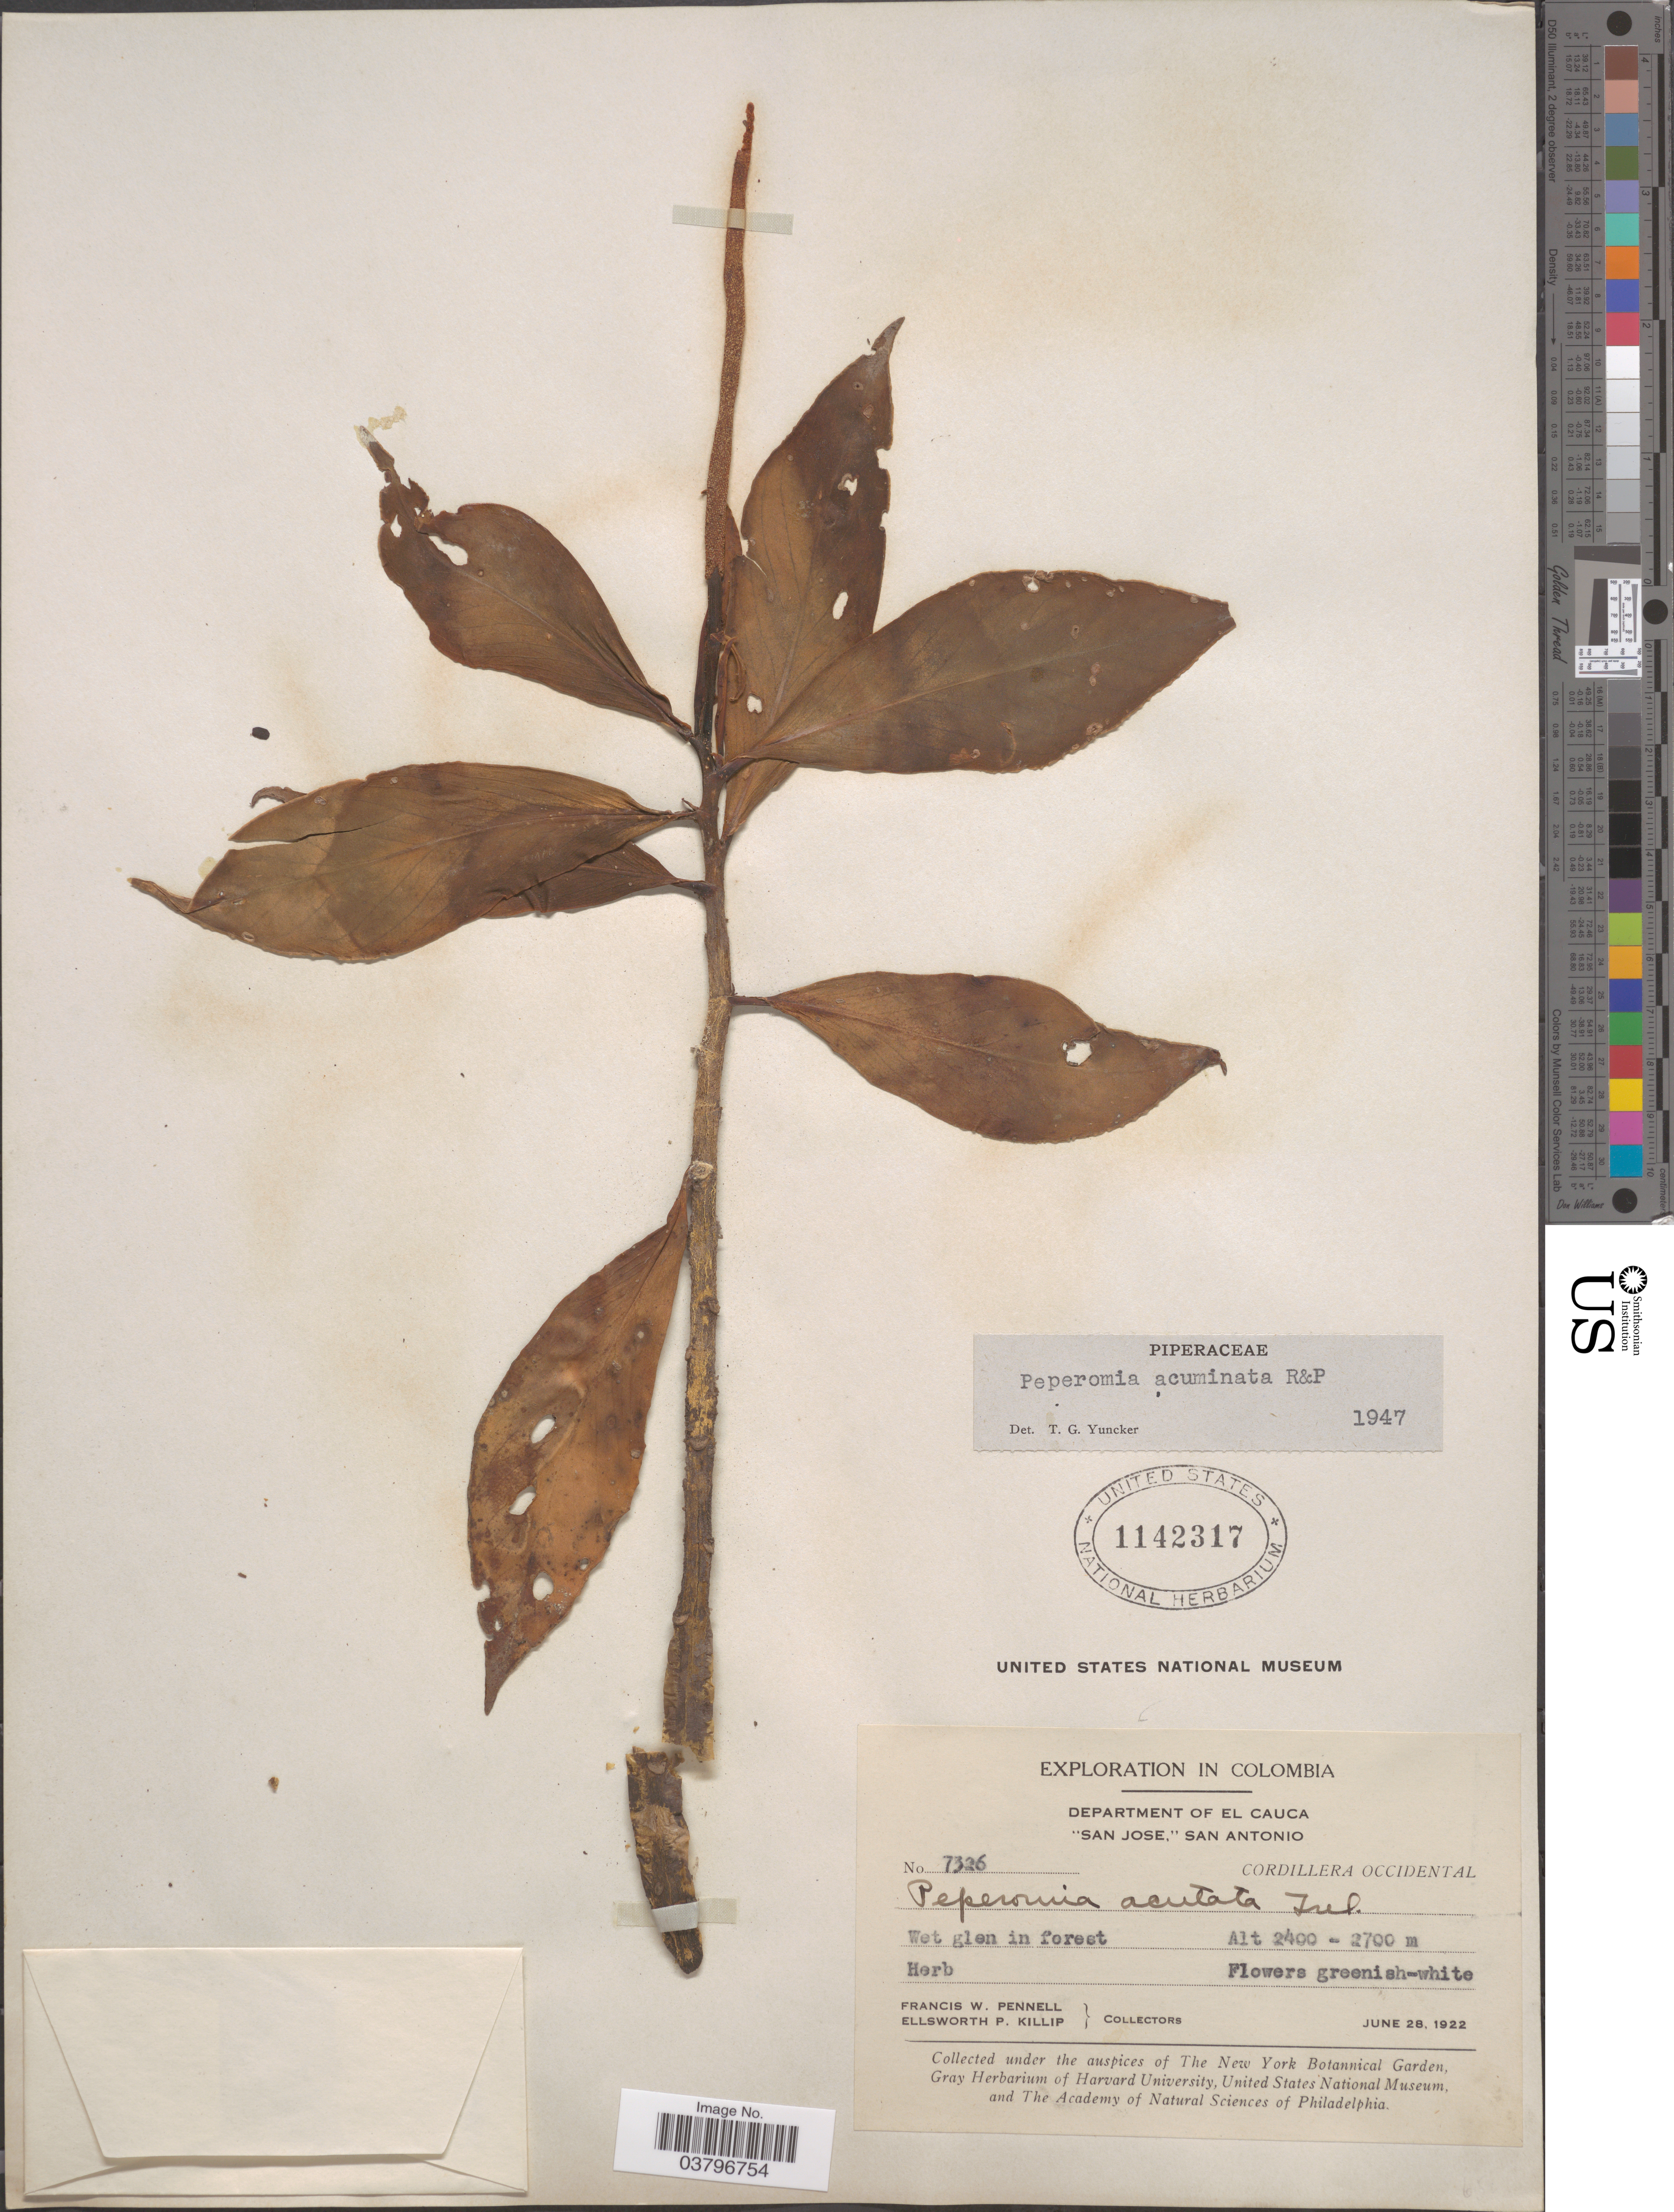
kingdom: Plantae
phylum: Tracheophyta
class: Magnoliopsida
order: Piperales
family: Piperaceae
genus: Peperomia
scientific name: Peperomia acuminata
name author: Ruiz & Pav.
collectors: F. W. Pennell & E. P. Killip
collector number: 7326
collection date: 1922-06-28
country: Colombia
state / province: Cauca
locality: Department of El Cauca. "San Jose," San Antonio. Cordillera Occidental.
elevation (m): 2400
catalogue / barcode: US 1142317